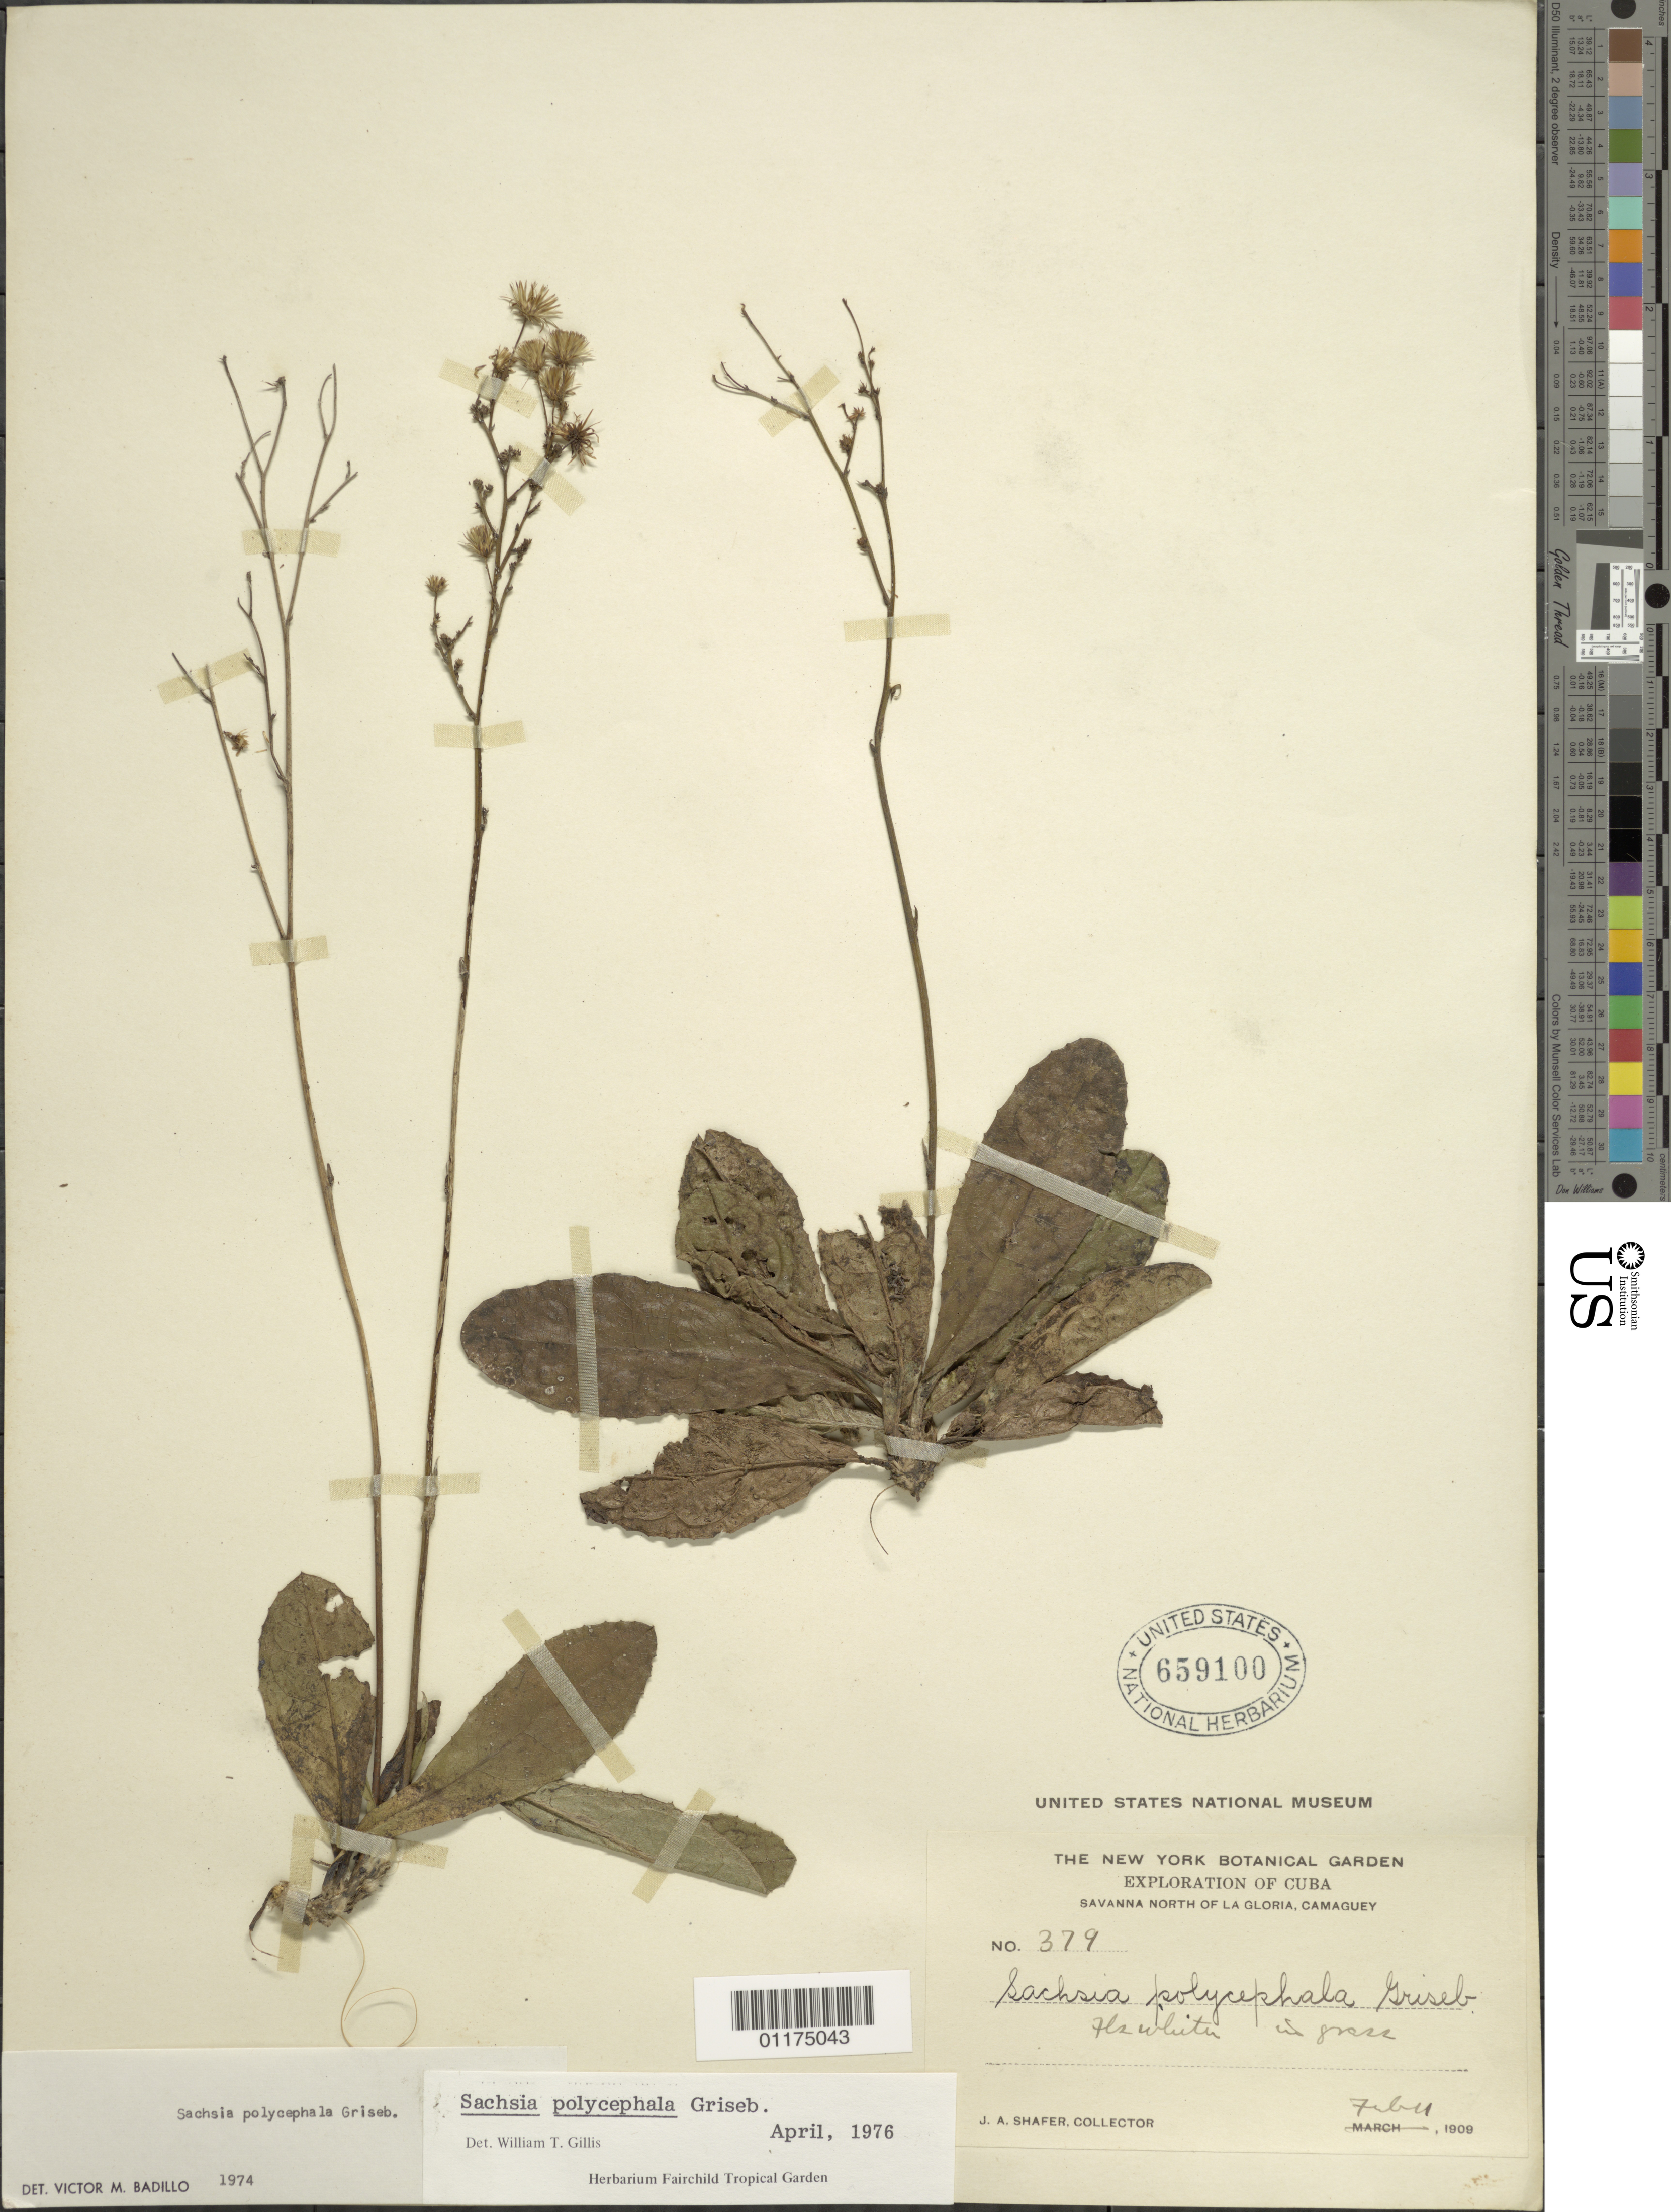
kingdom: Plantae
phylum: Tracheophyta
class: Magnoliopsida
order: Asterales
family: Asteraceae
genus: Sachsia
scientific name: Sachsia polycephala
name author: Griseb.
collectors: J. A. Shafer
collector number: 379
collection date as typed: Feb 1909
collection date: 1909-02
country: Cuba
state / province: Camagüey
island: Cuba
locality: Savanna north of La Gloria,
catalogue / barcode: US 659100